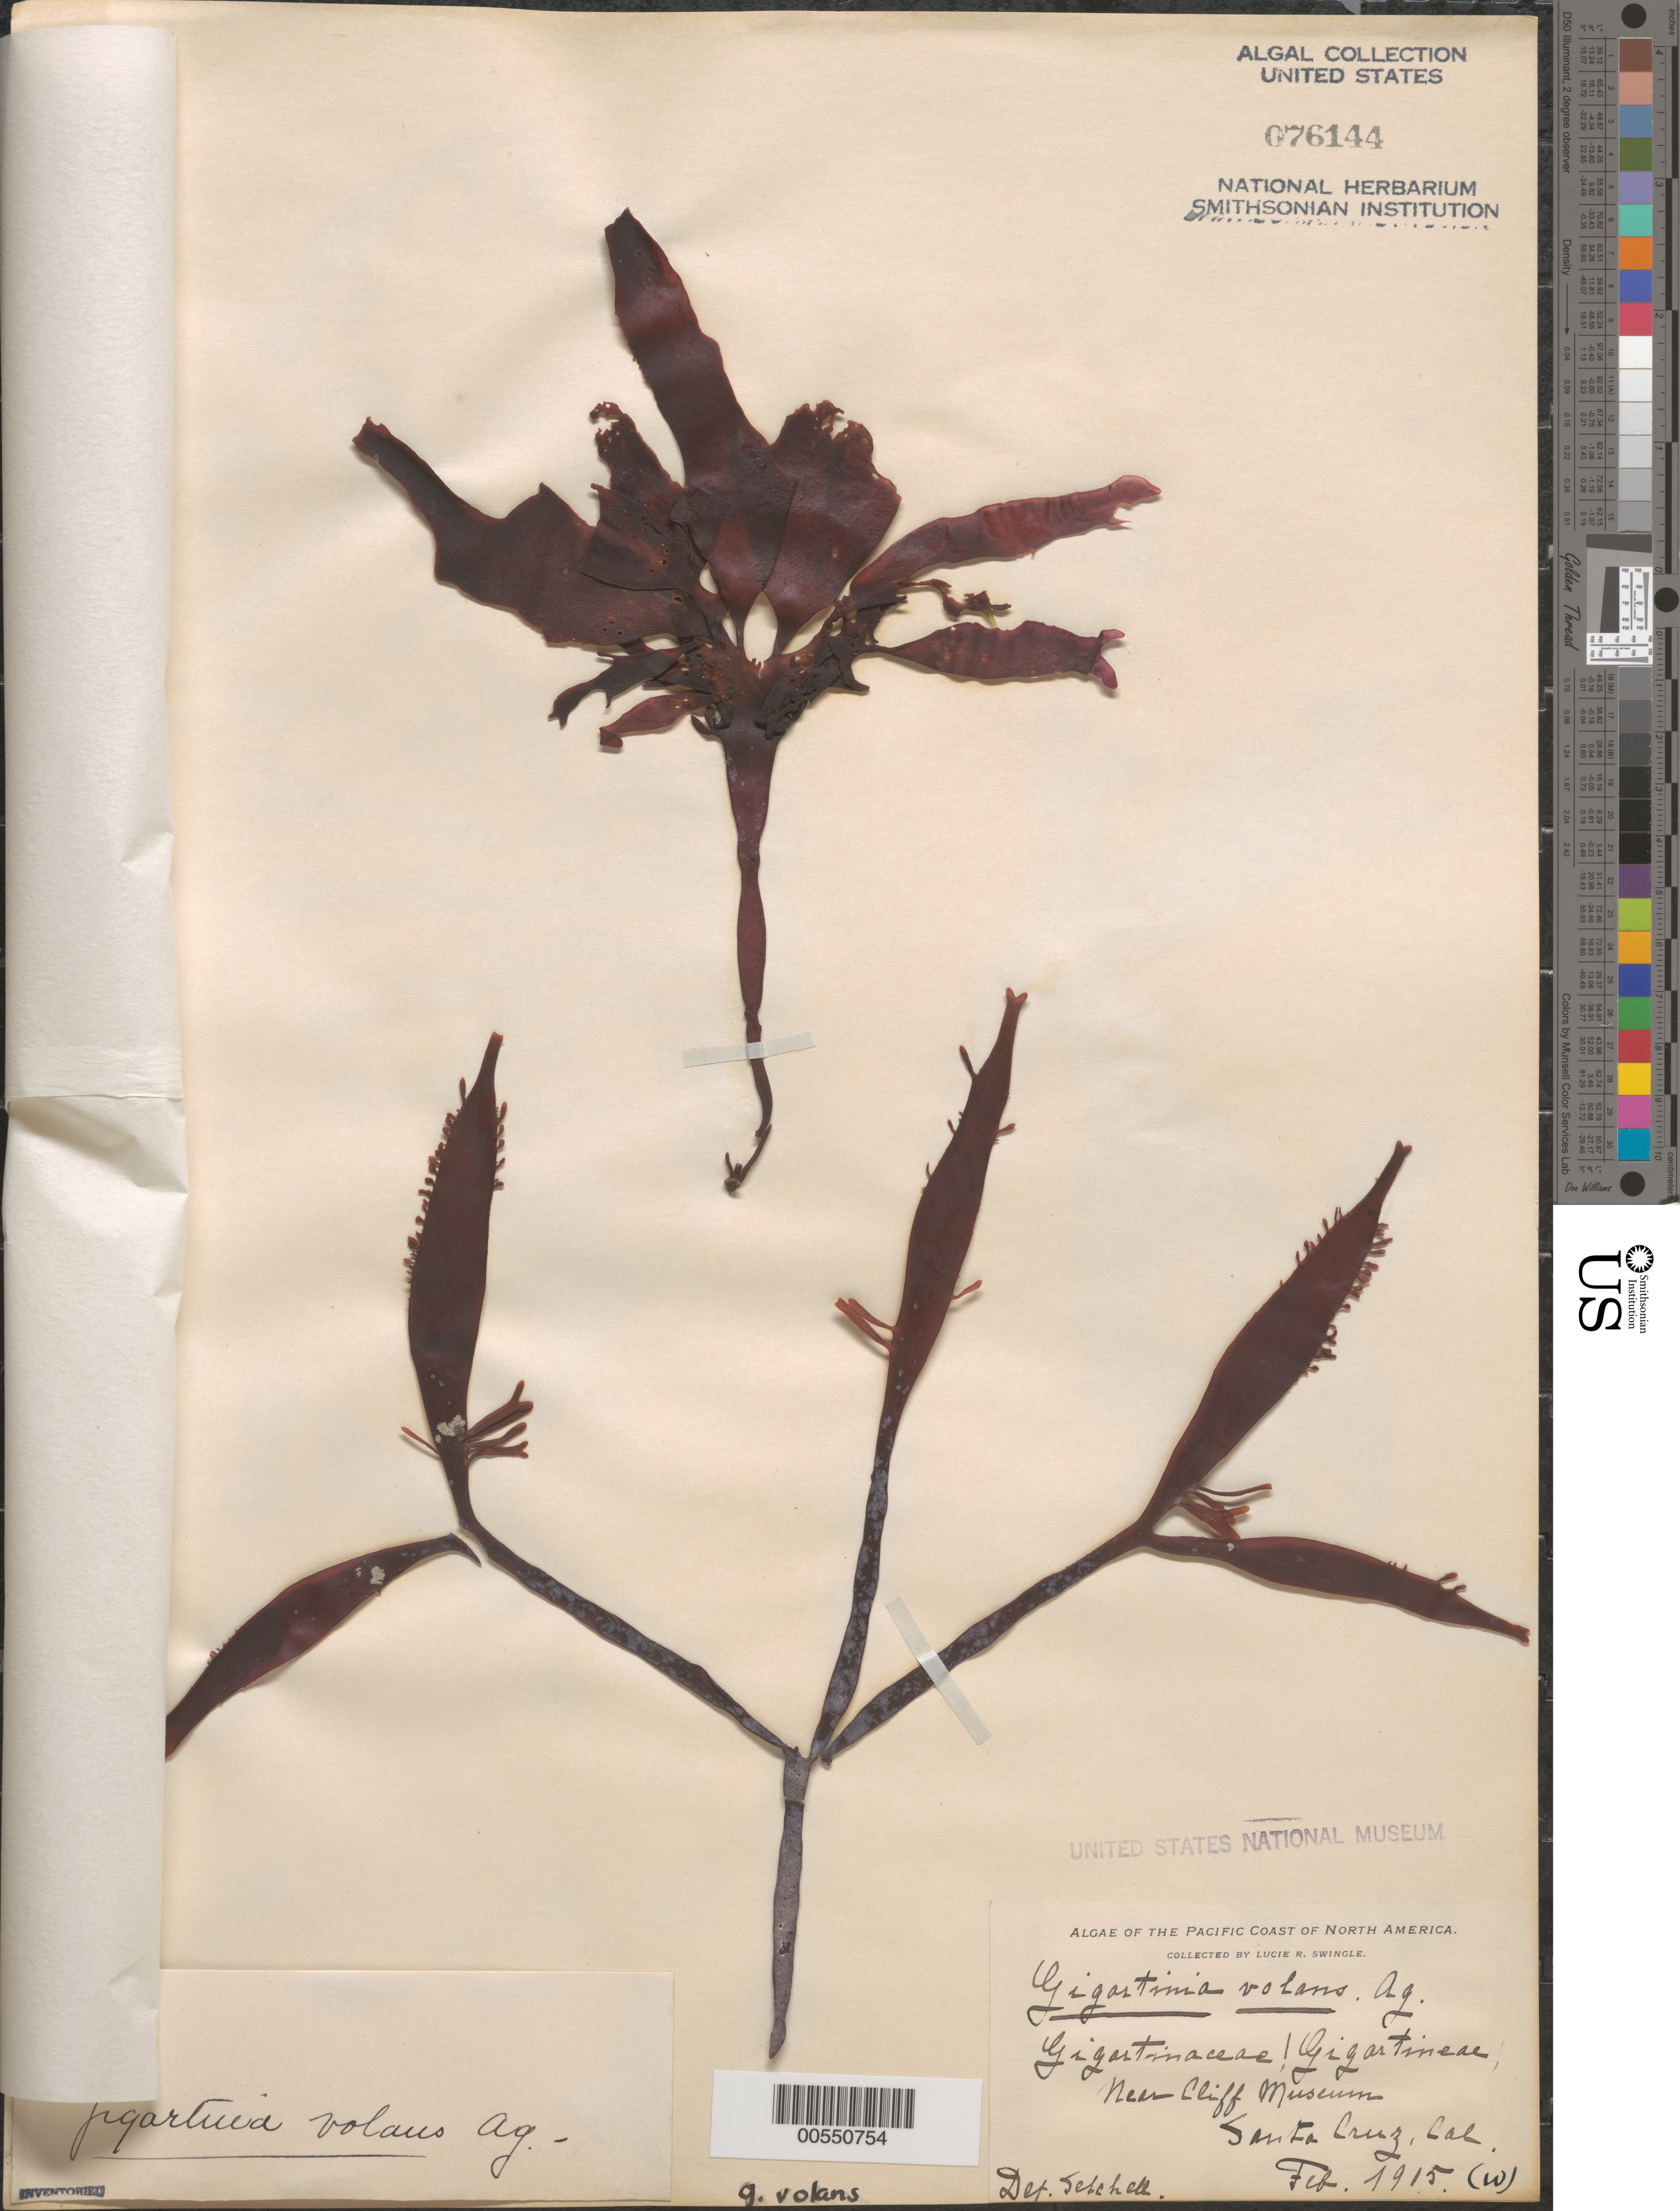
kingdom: Plantae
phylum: Rhodophyta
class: Florideophyceae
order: Gigartinales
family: Gigartinaceae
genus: Mazzaella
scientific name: Mazzaella volans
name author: (C. Agardh) Fredericq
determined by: Algae name updating Project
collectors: L. Swingle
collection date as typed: Feb 1905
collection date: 1905-02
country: United States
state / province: California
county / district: Santa Cruz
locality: Santa Cruz, near Cliff Museum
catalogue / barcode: US 76144